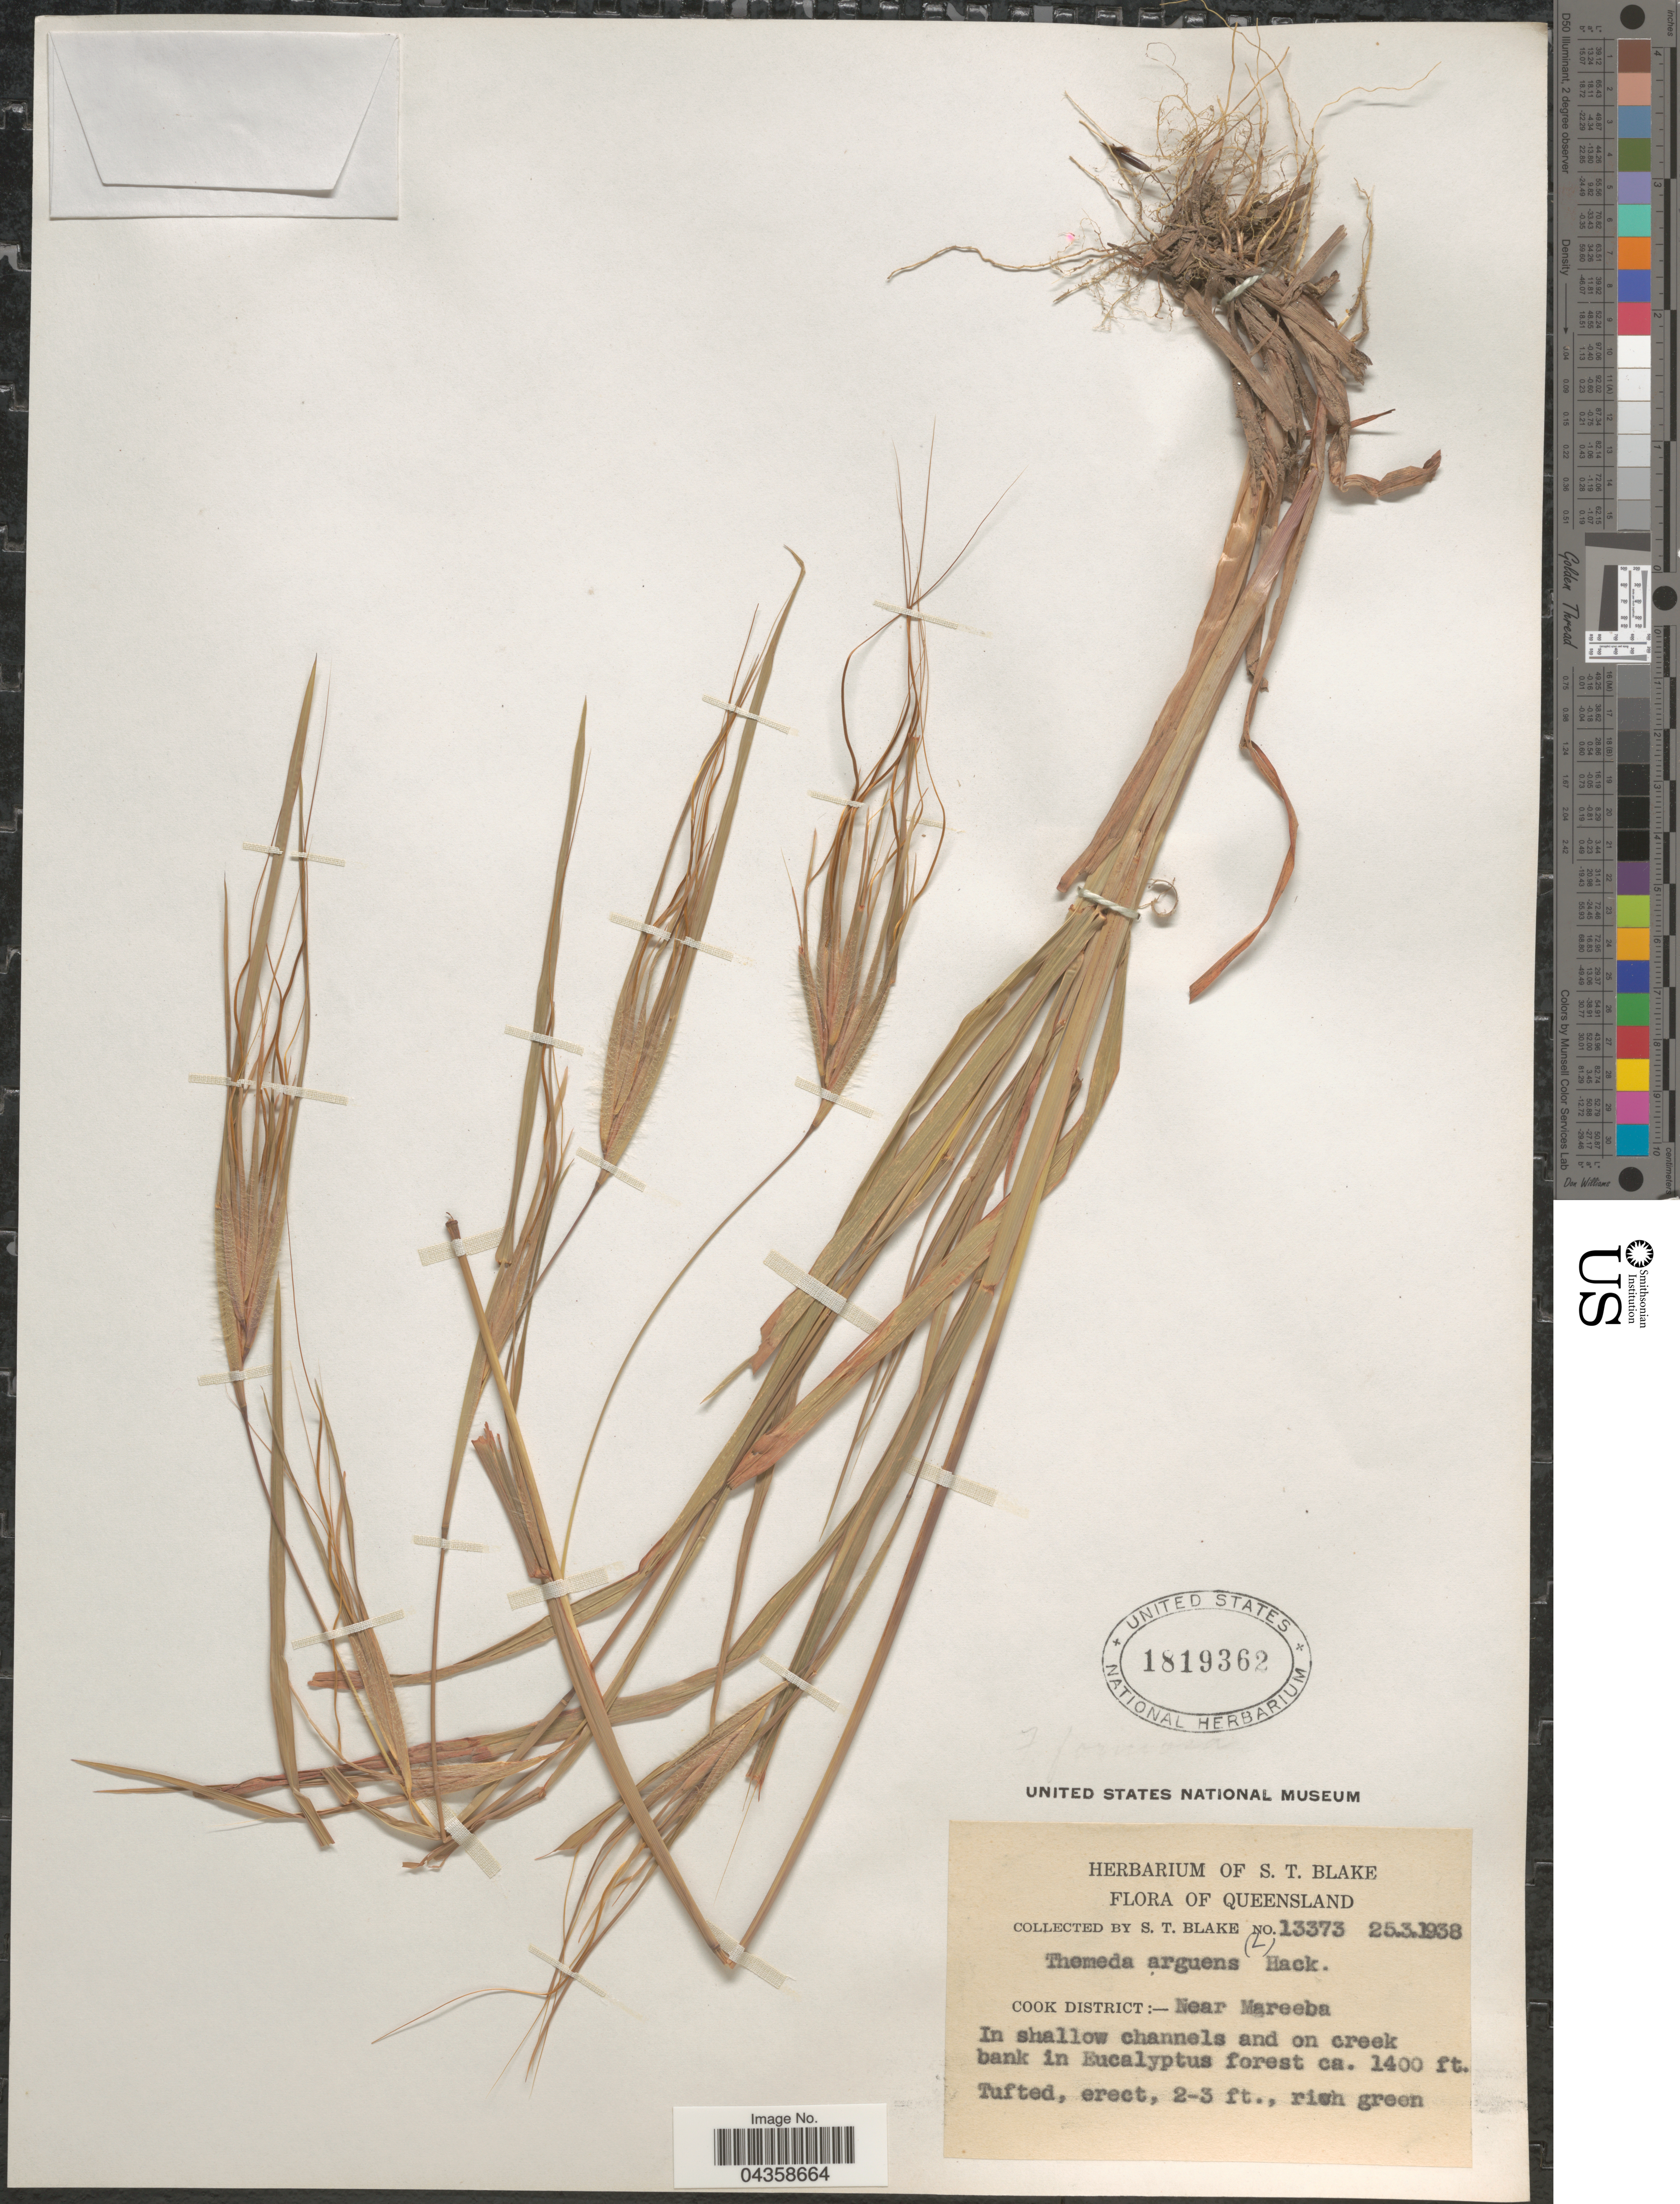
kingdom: Plantae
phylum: Tracheophyta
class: Liliopsida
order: Poales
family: Poaceae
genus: Themeda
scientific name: Themeda arguens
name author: (L.) Hack.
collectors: S. T. Blake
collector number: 13373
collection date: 1938-03-25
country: Australia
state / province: Queensland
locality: Cook District: Near Mareeba.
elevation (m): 427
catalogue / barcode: US 1819362